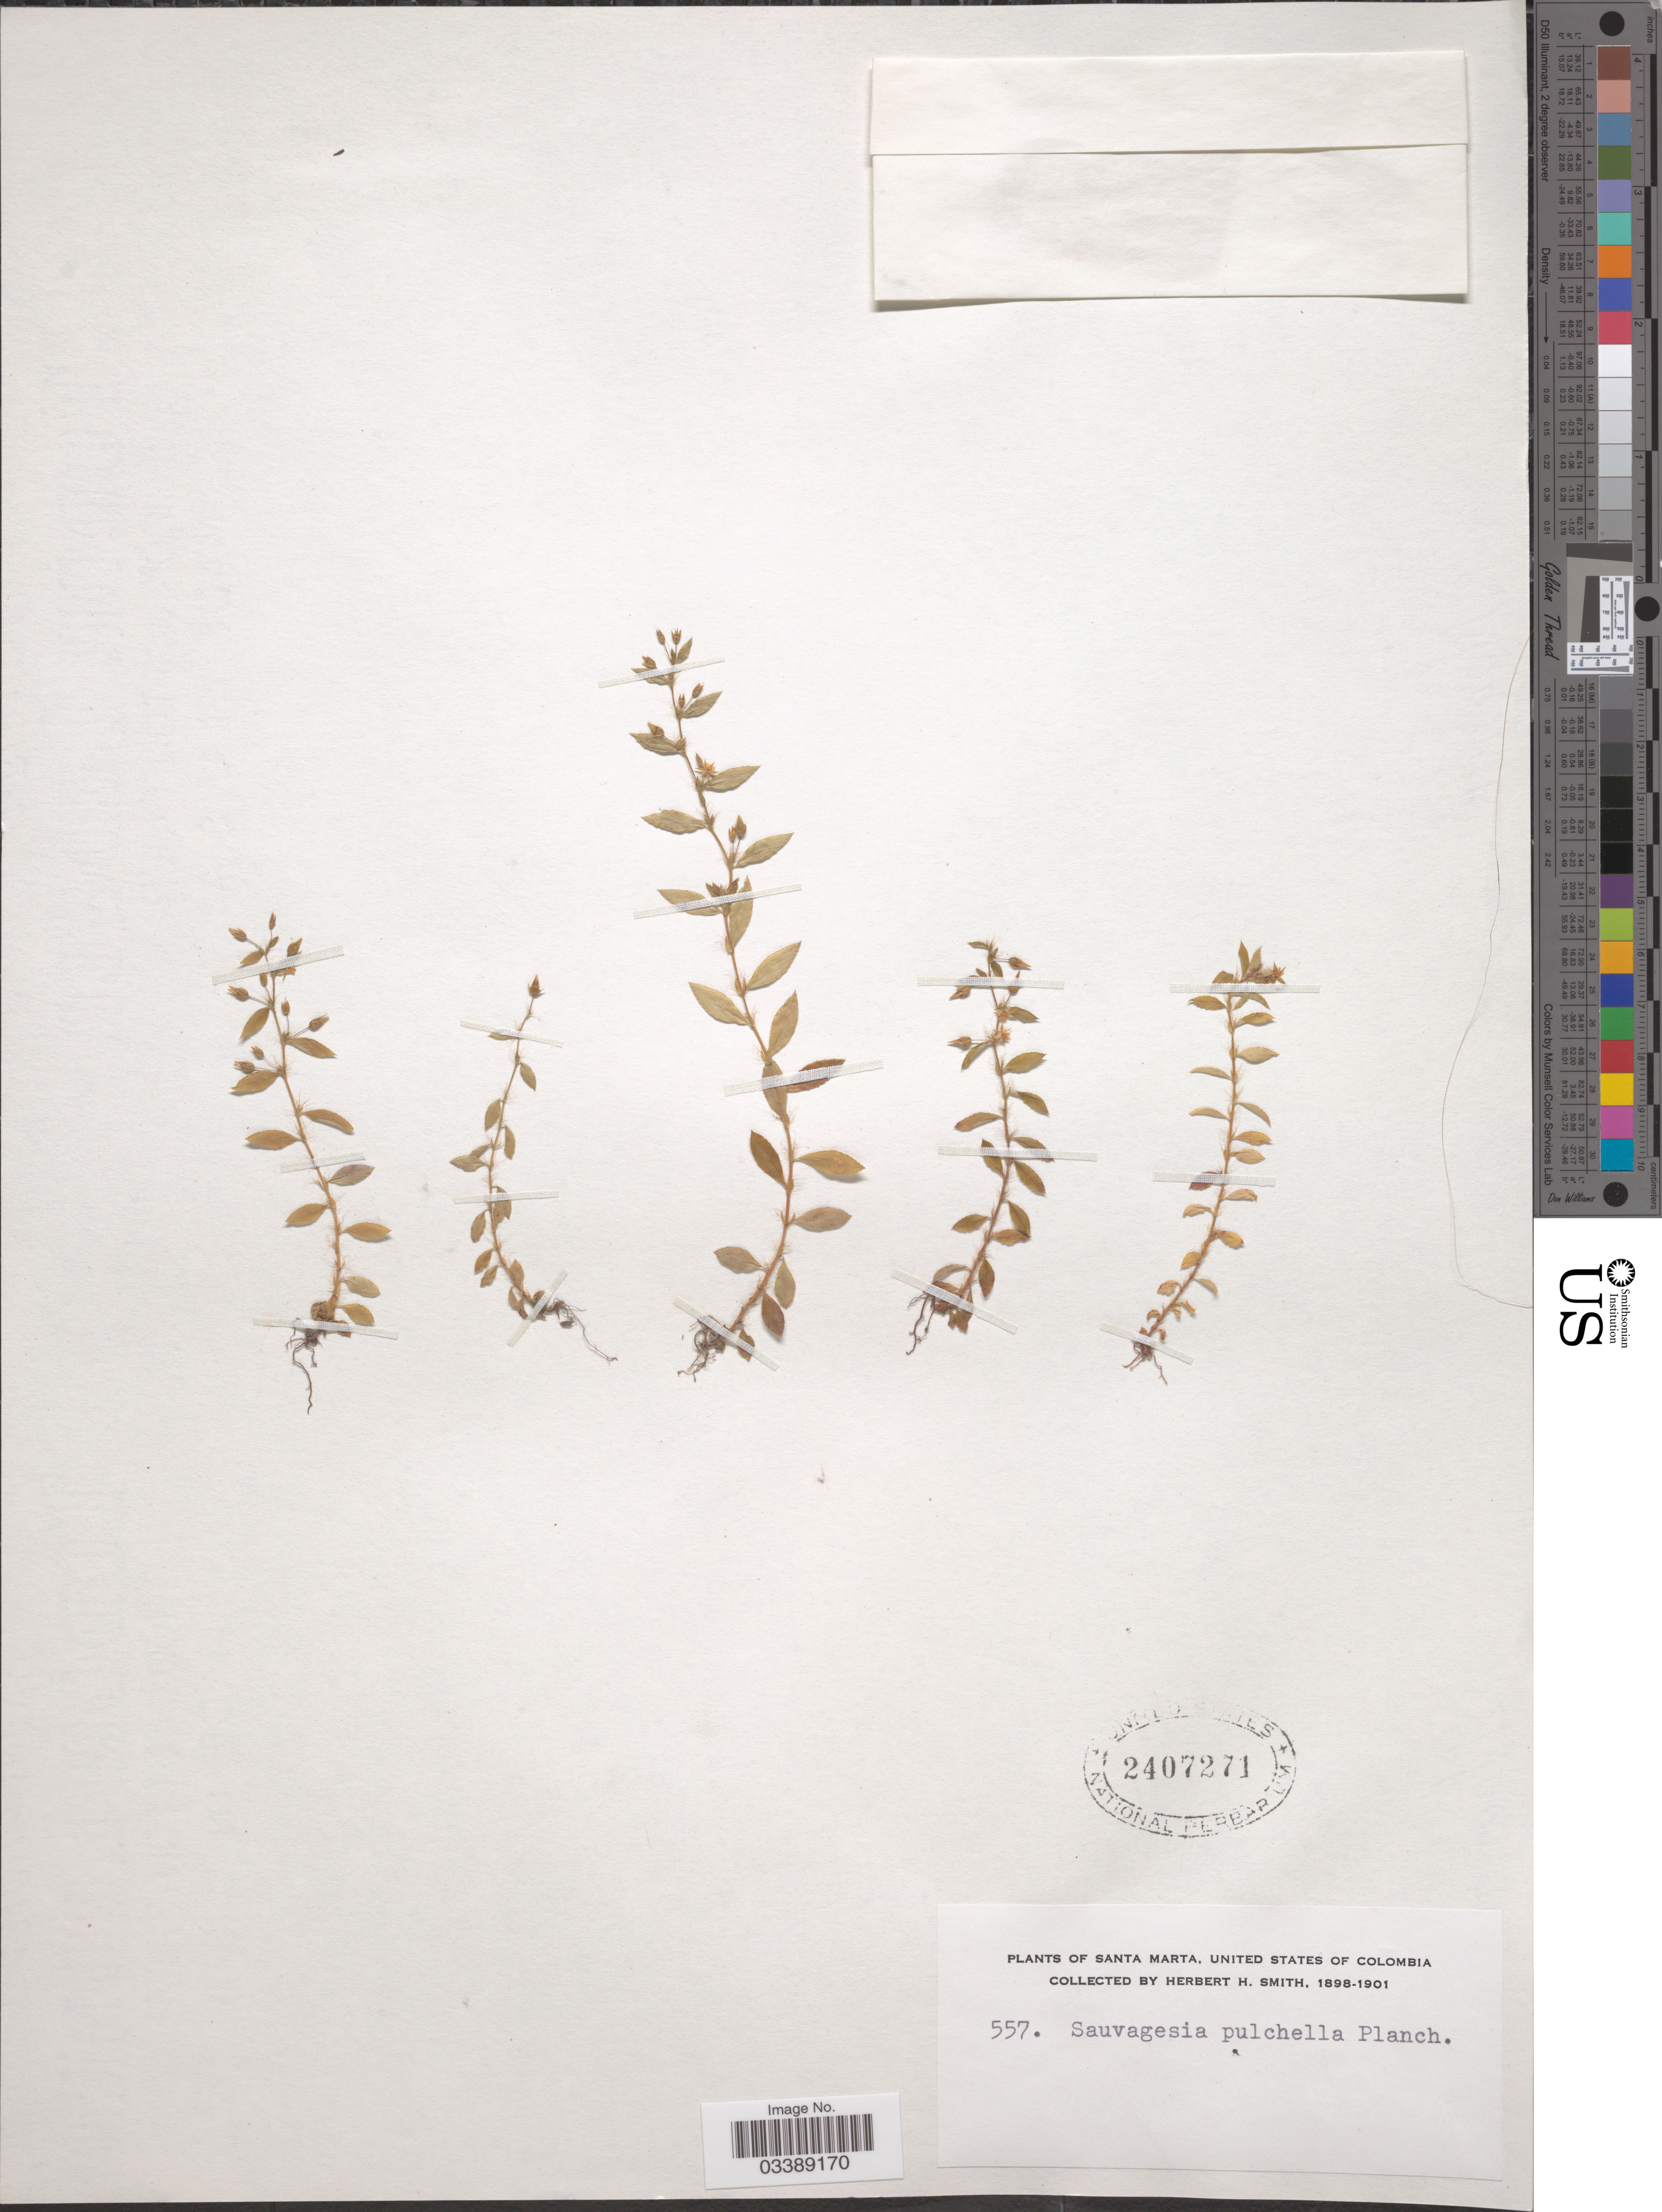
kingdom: Plantae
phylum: Tracheophyta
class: Magnoliopsida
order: Malpighiales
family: Ochnaceae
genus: Sauvagesia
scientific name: Sauvagesia pulchella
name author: Planch.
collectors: Herbert H. Smith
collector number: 557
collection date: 1898/1901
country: Colombia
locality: Santa Marta, United States of Colombia.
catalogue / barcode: US 2407271